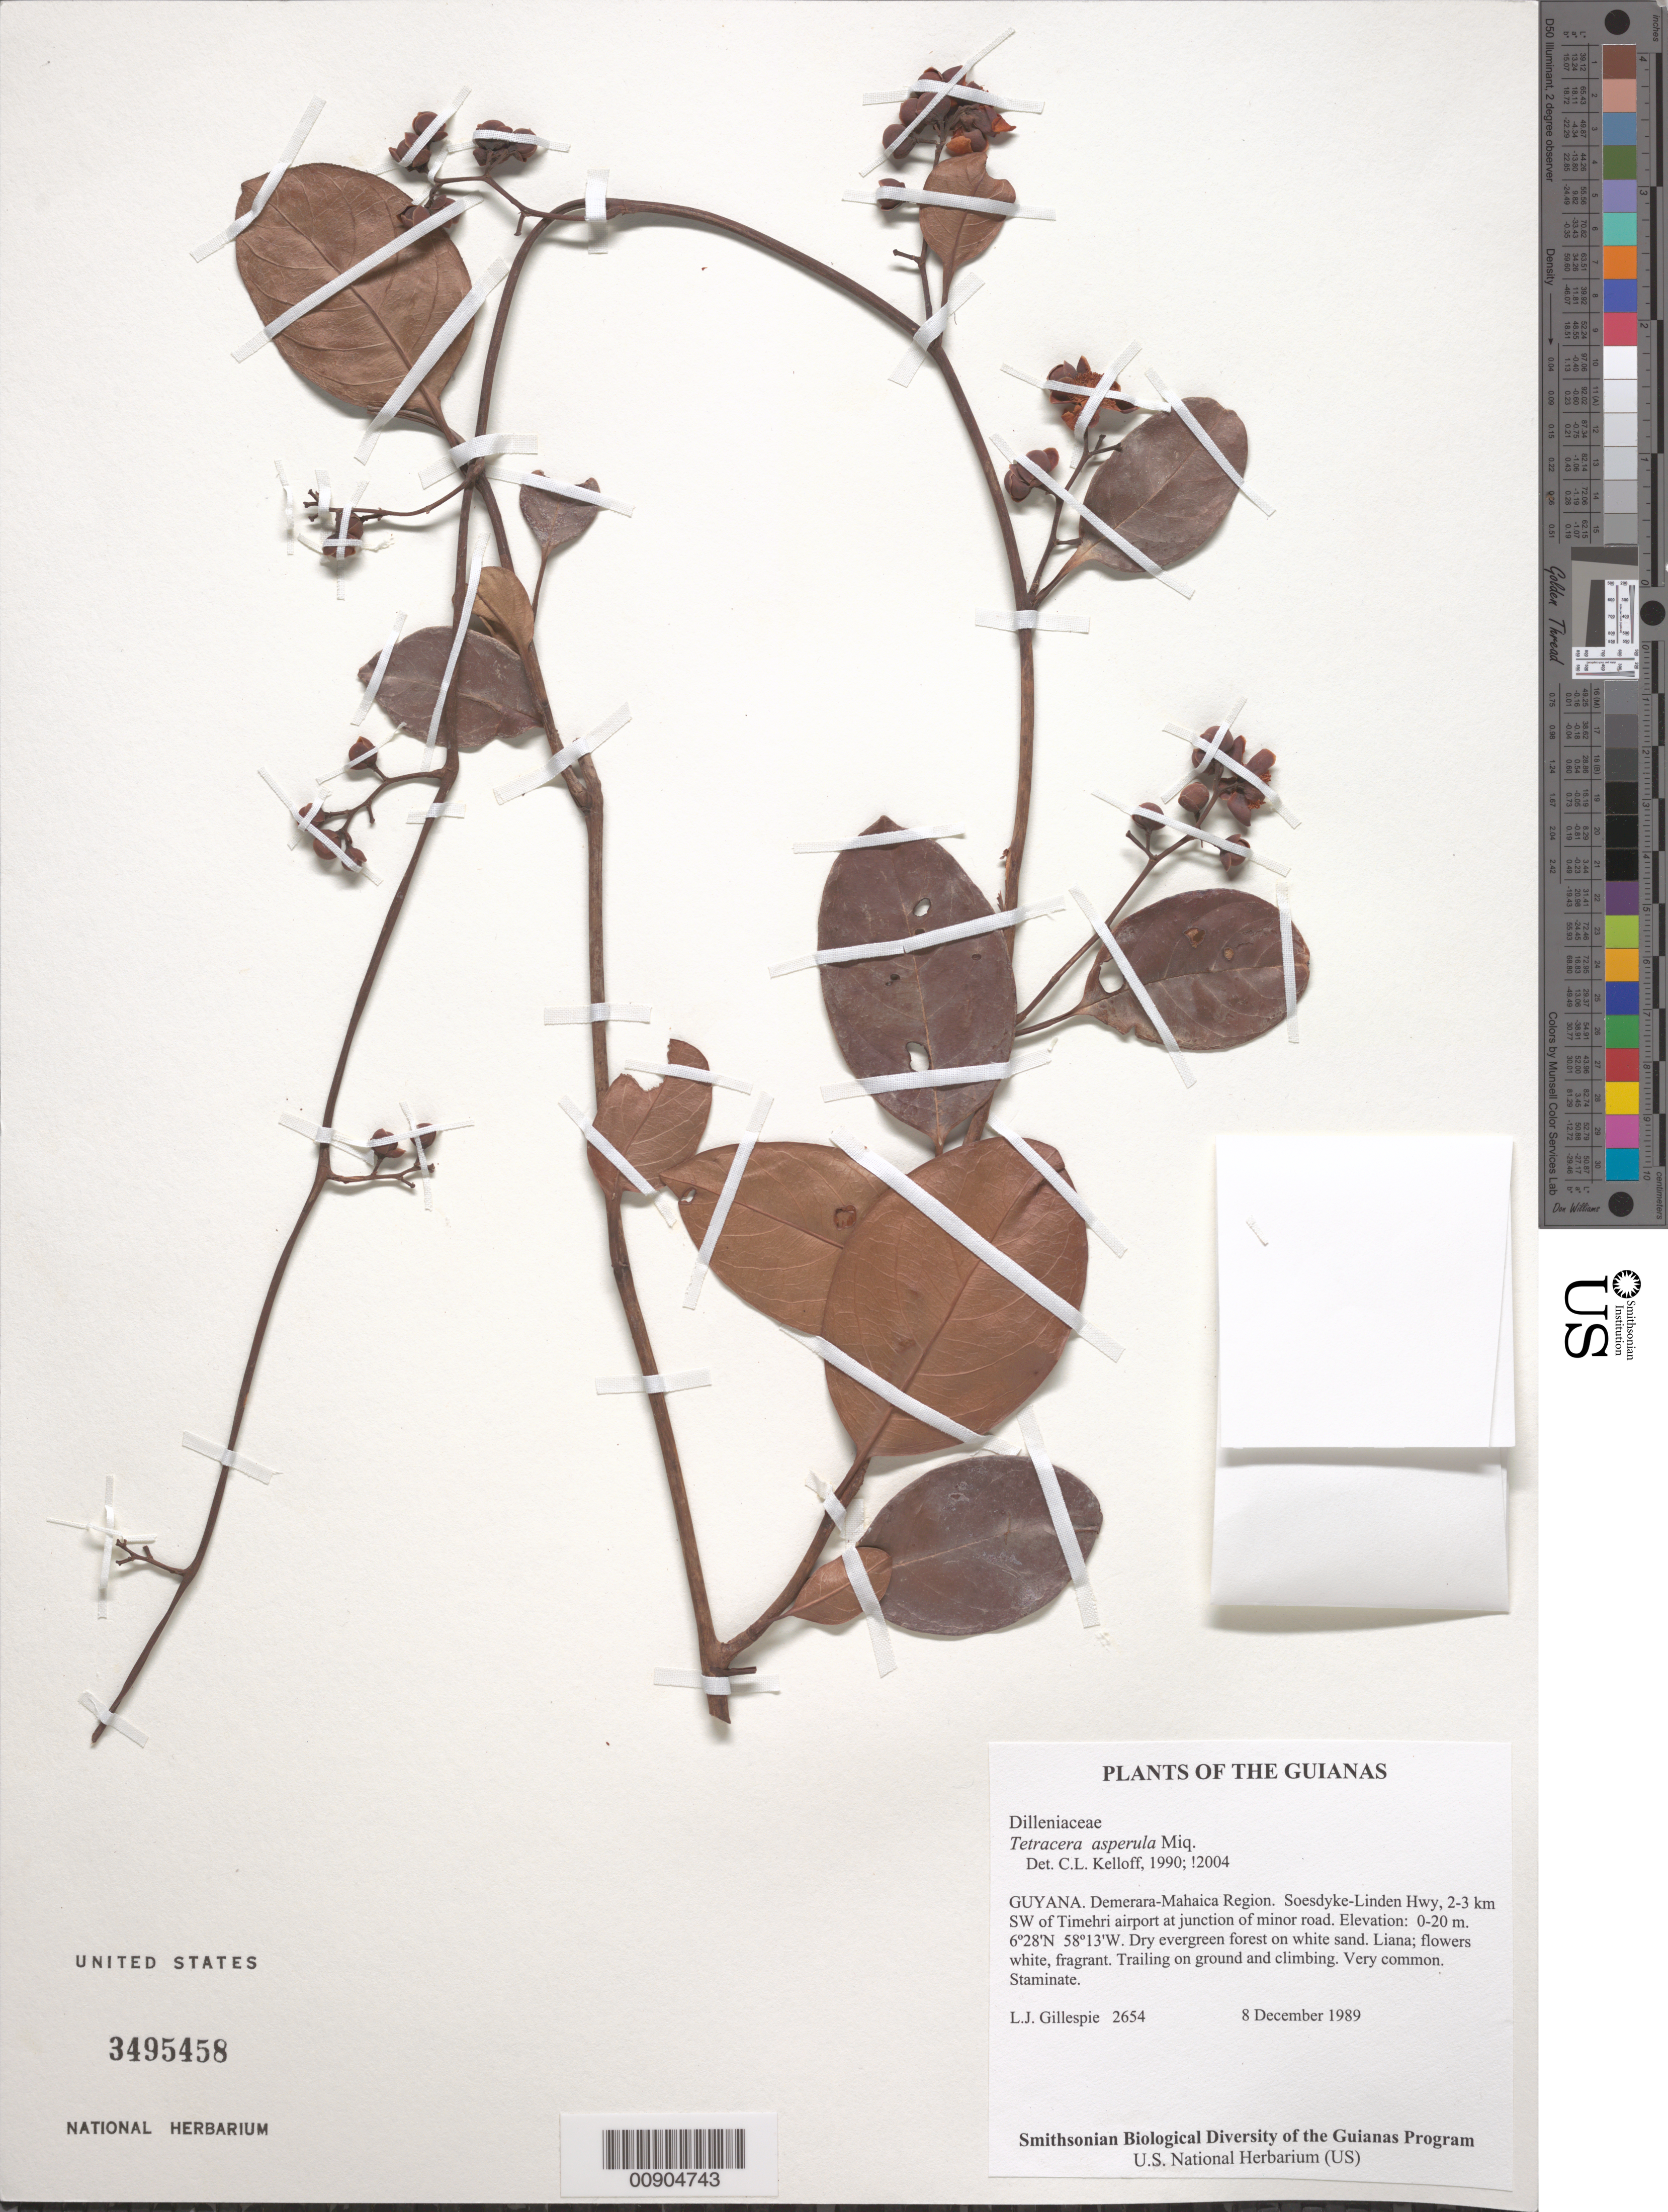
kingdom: Plantae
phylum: Tracheophyta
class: Magnoliopsida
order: Dilleniales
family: Dilleniaceae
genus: Tetracera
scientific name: Tetracera asperula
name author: Miq.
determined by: Kelloff, Carol L., (US), Smithsonian Institution - National Museum of Natural History (UNITED STATES)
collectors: L. J. Gillespie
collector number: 2654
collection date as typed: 8 December 1989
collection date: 1989-12-08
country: Guyana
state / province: Demerara-Mahaica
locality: Soesdyke-Linden Hwy, 2-3 km SW of Timehri airport at junction of minor road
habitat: Dry evergreen forest on white sand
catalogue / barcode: US 3495458